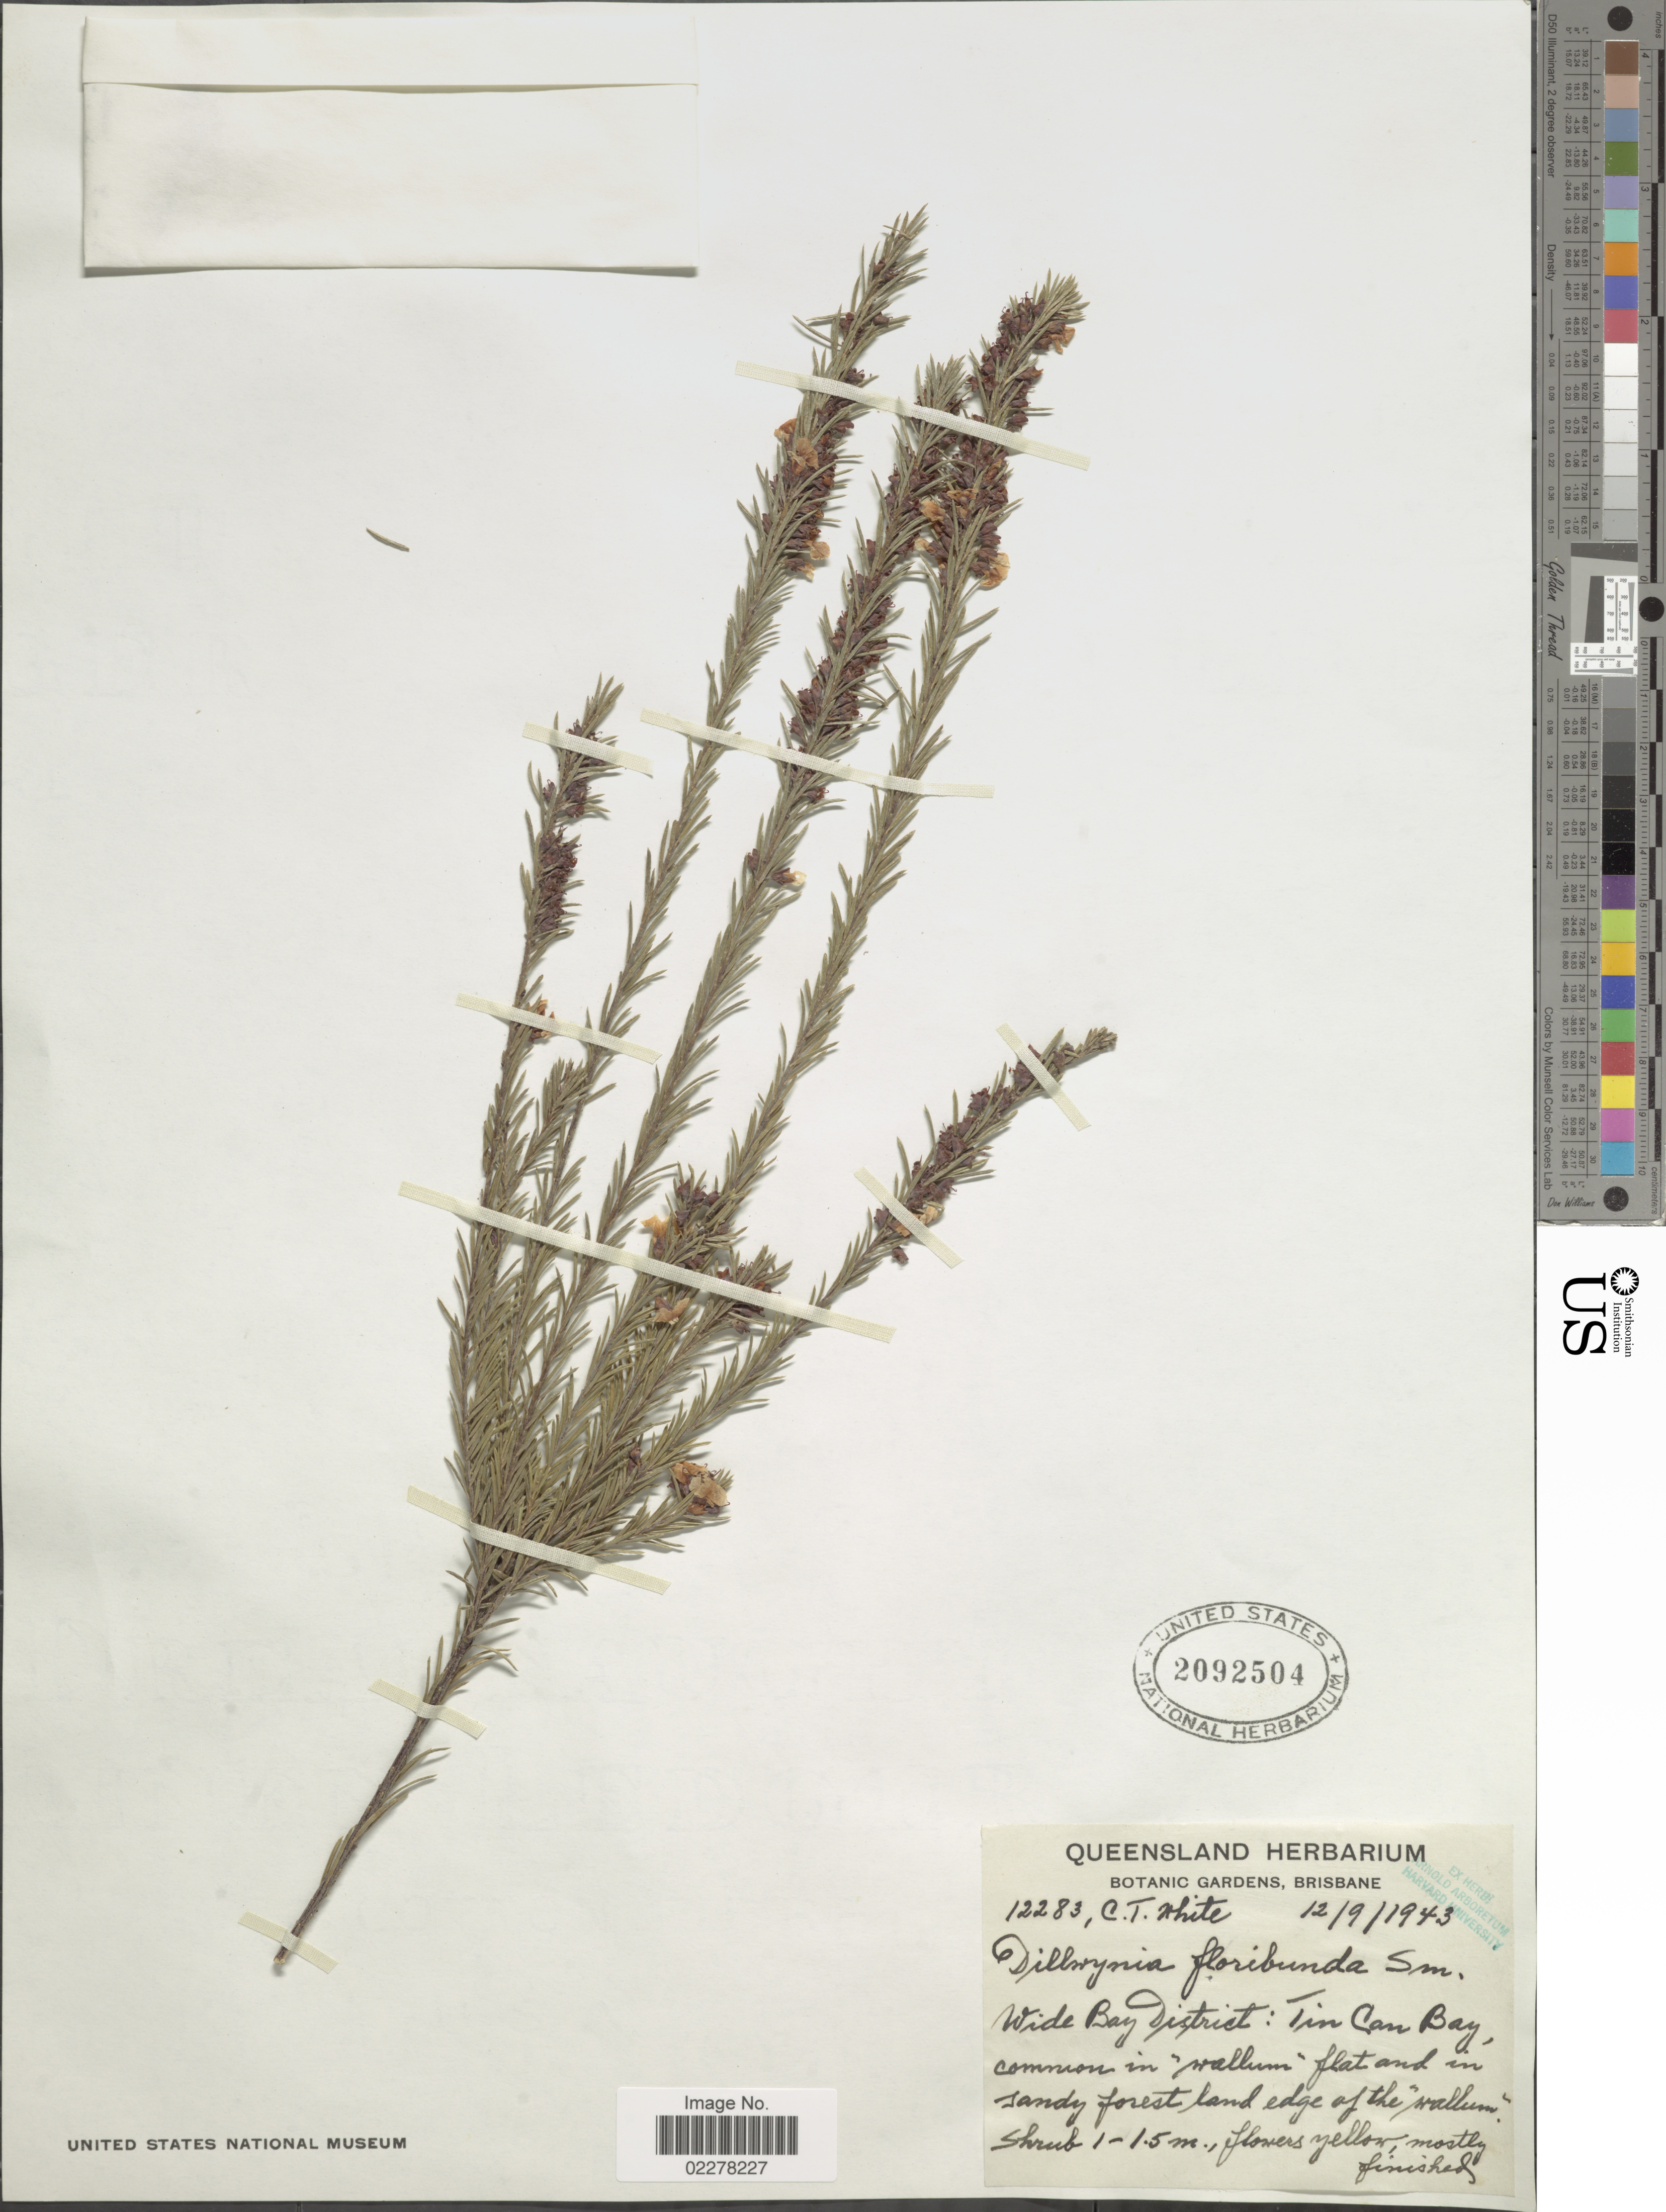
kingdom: Plantae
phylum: Tracheophyta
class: Magnoliopsida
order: Fabales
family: Fabaceae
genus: Dillwynia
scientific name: Dillwynia floribunda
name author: Sm.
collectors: C. T. White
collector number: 12283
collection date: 1943-09-12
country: Australia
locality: Wide Bay District: Tin Can Bay. common in wallum flat and in sandy forest land edeg of 'wallum'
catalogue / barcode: US 2092504